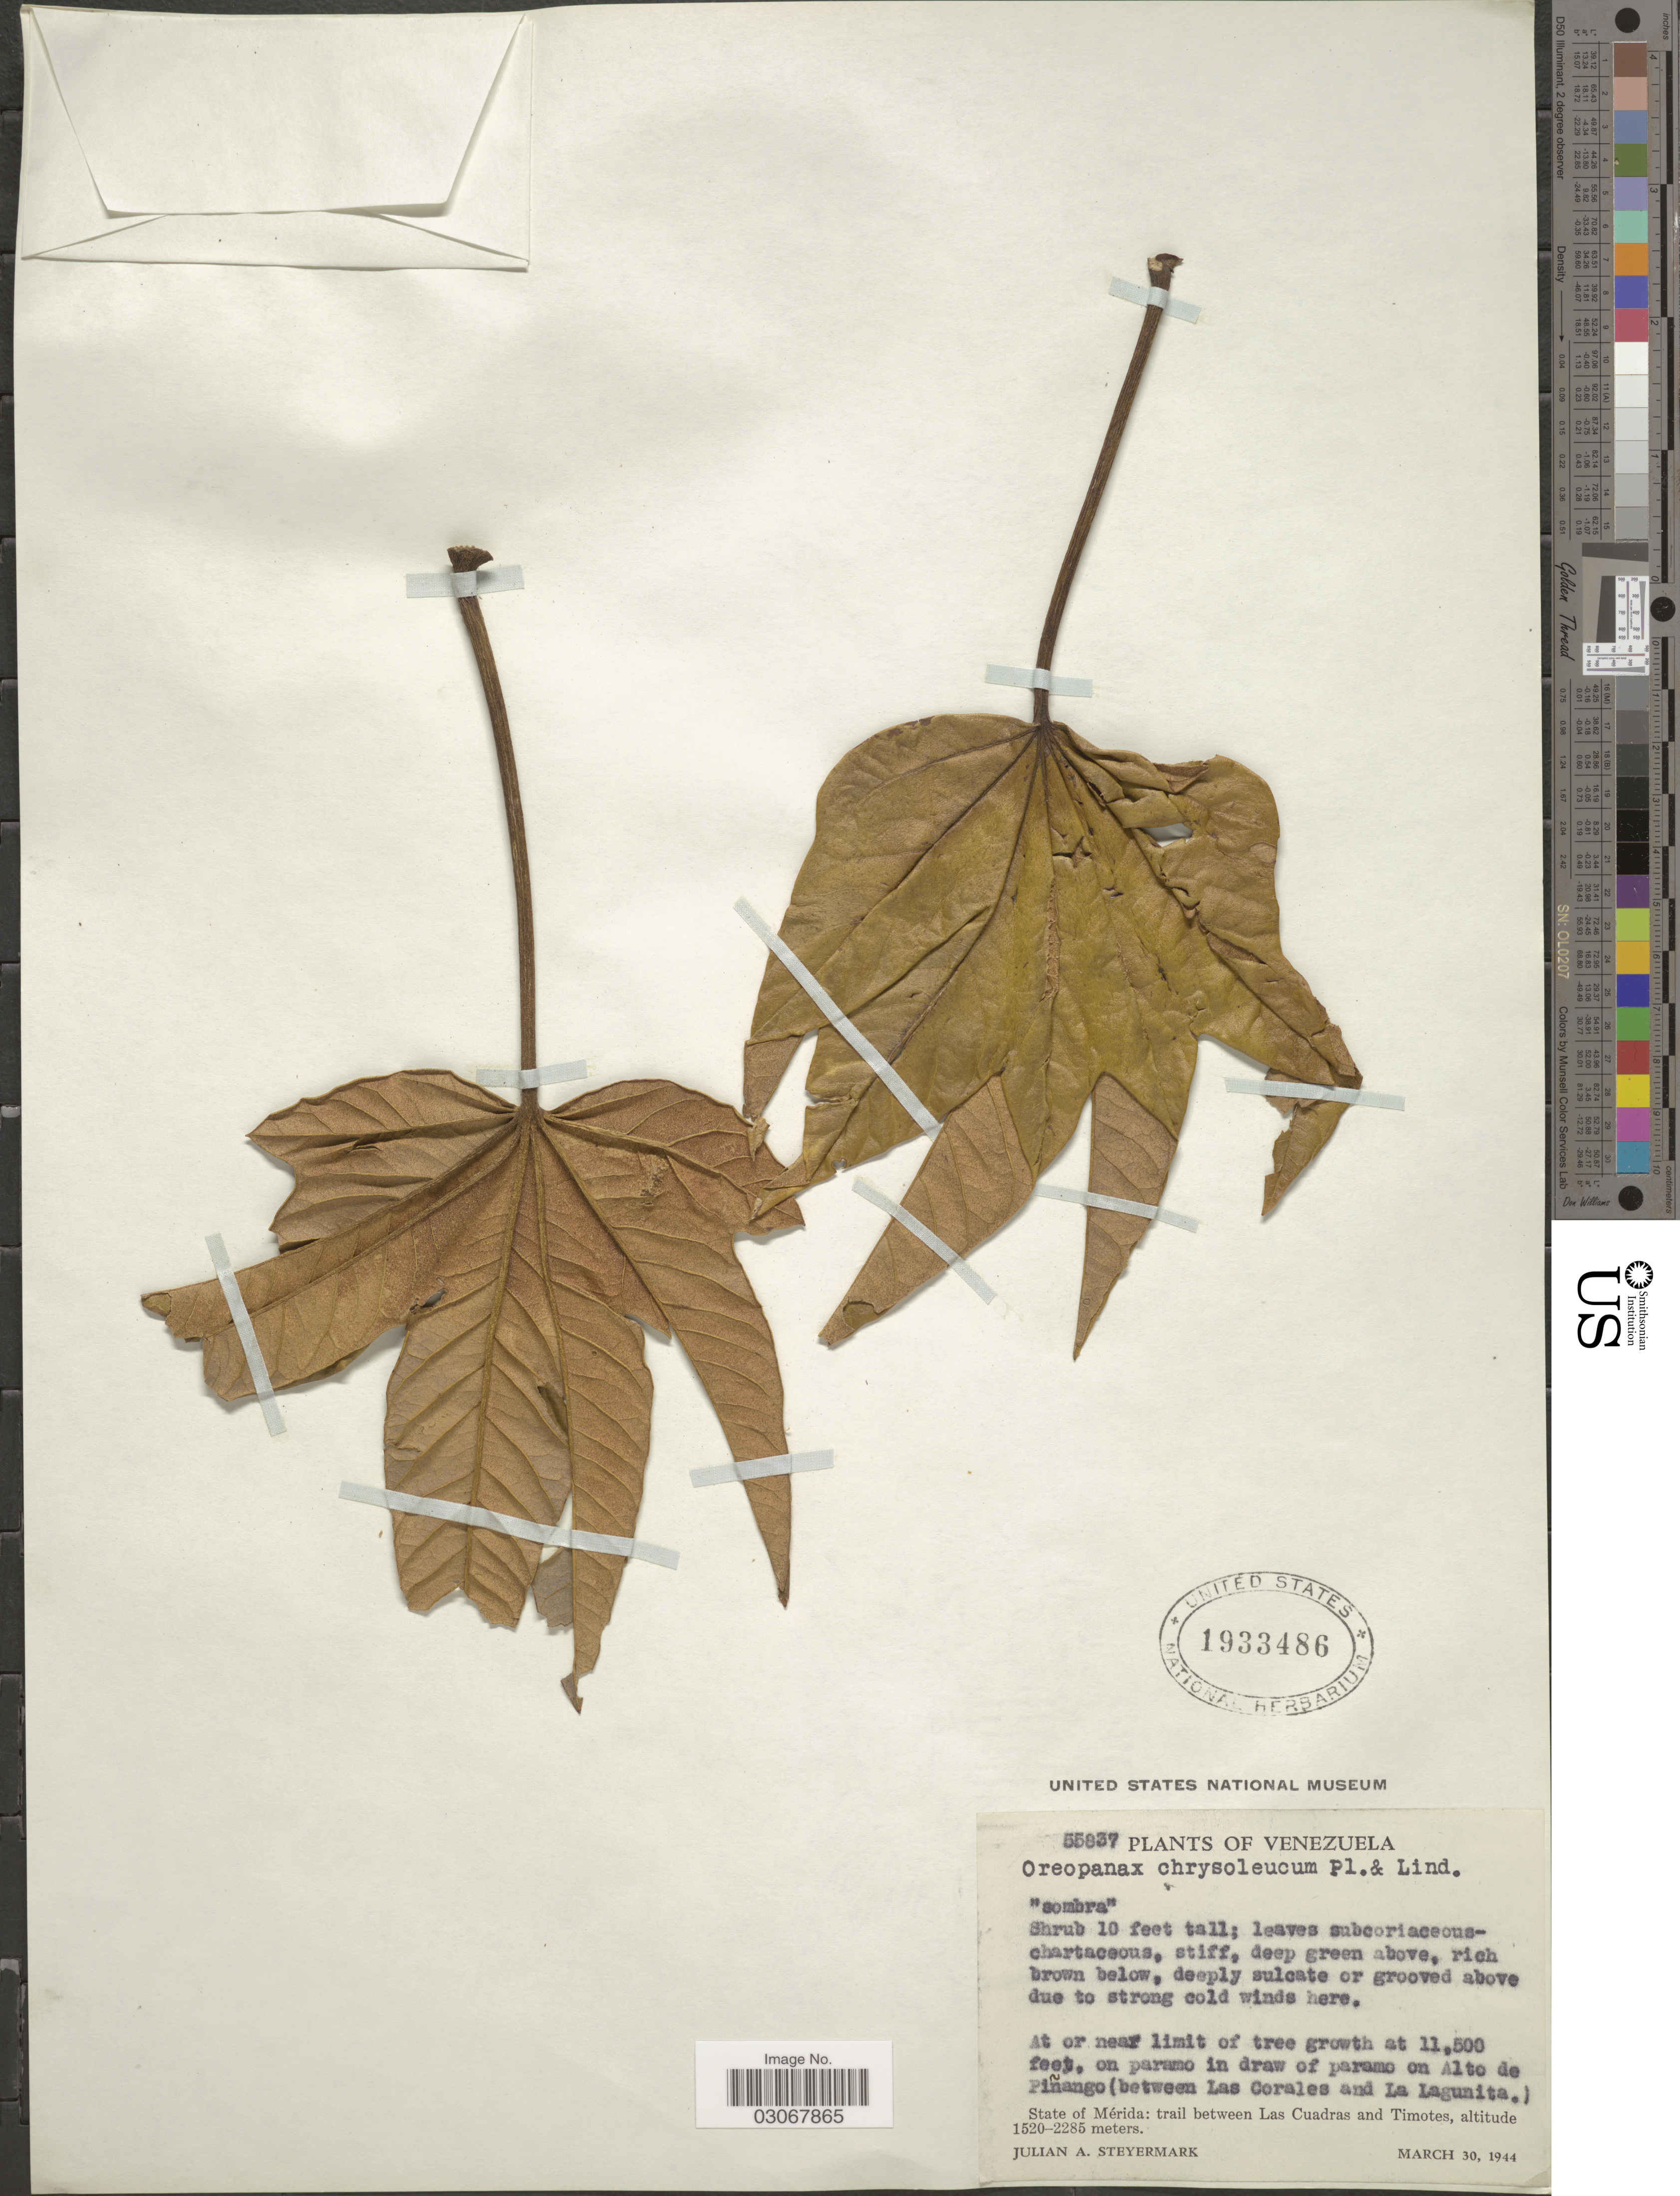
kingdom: Plantae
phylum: Tracheophyta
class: Magnoliopsida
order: Apiales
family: Araliaceae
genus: Oreopanax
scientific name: Oreopanax chrysoleucus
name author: Planch. & Linden ex Seem.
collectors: J. Steyermark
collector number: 55837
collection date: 1944-03-30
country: Venezuela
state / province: Mérida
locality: On paramo in draw of paramo on Alto de Piñango (between Las Corales and La Lagunita.). Trail between Las Cuadras and Timotes.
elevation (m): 1520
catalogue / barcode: US 1933486